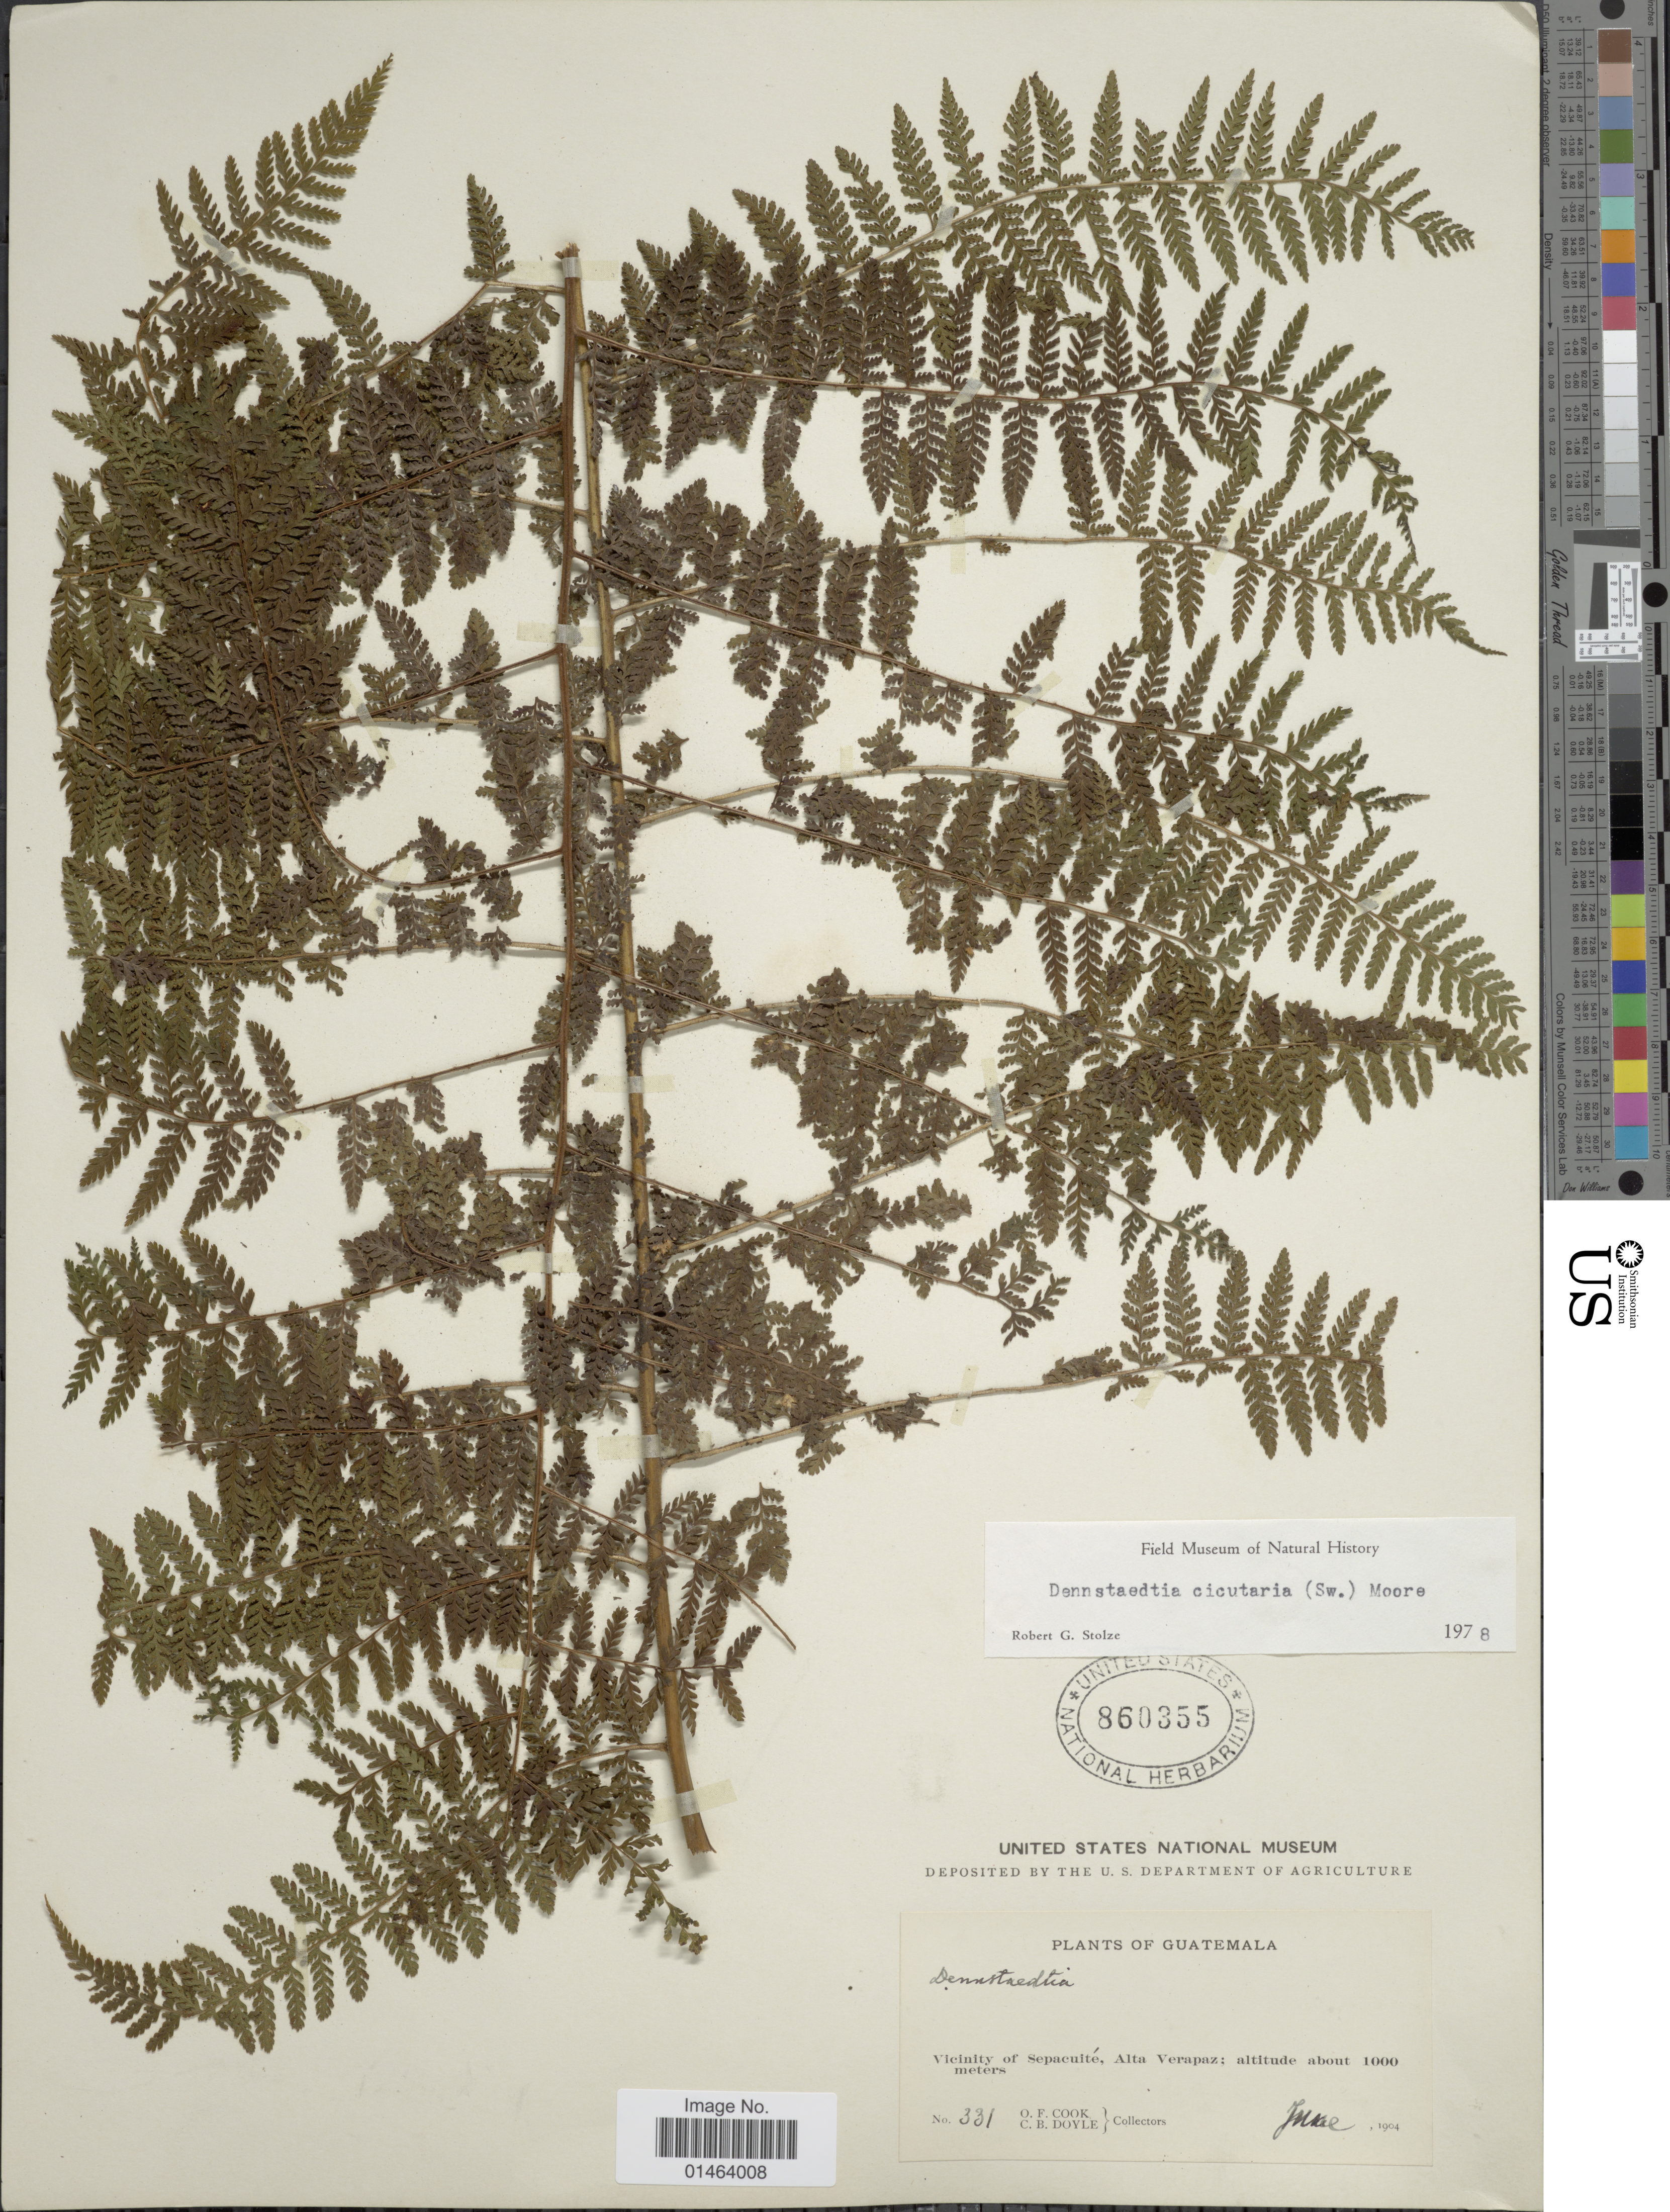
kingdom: Plantae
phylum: Tracheophyta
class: Polypodiopsida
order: Polypodiales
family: Dennstaedtiaceae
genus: Dennstaedtia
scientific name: Dennstaedtia cicutaria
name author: (Sw.) T. Moore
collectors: O. F. Cook & C. Doyle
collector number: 331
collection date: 1904-06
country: Guatemala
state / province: Alta Verapaz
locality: Guatemala, vicinity of Sepacuite, Alta Verapaz.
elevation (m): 1000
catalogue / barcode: US 860355